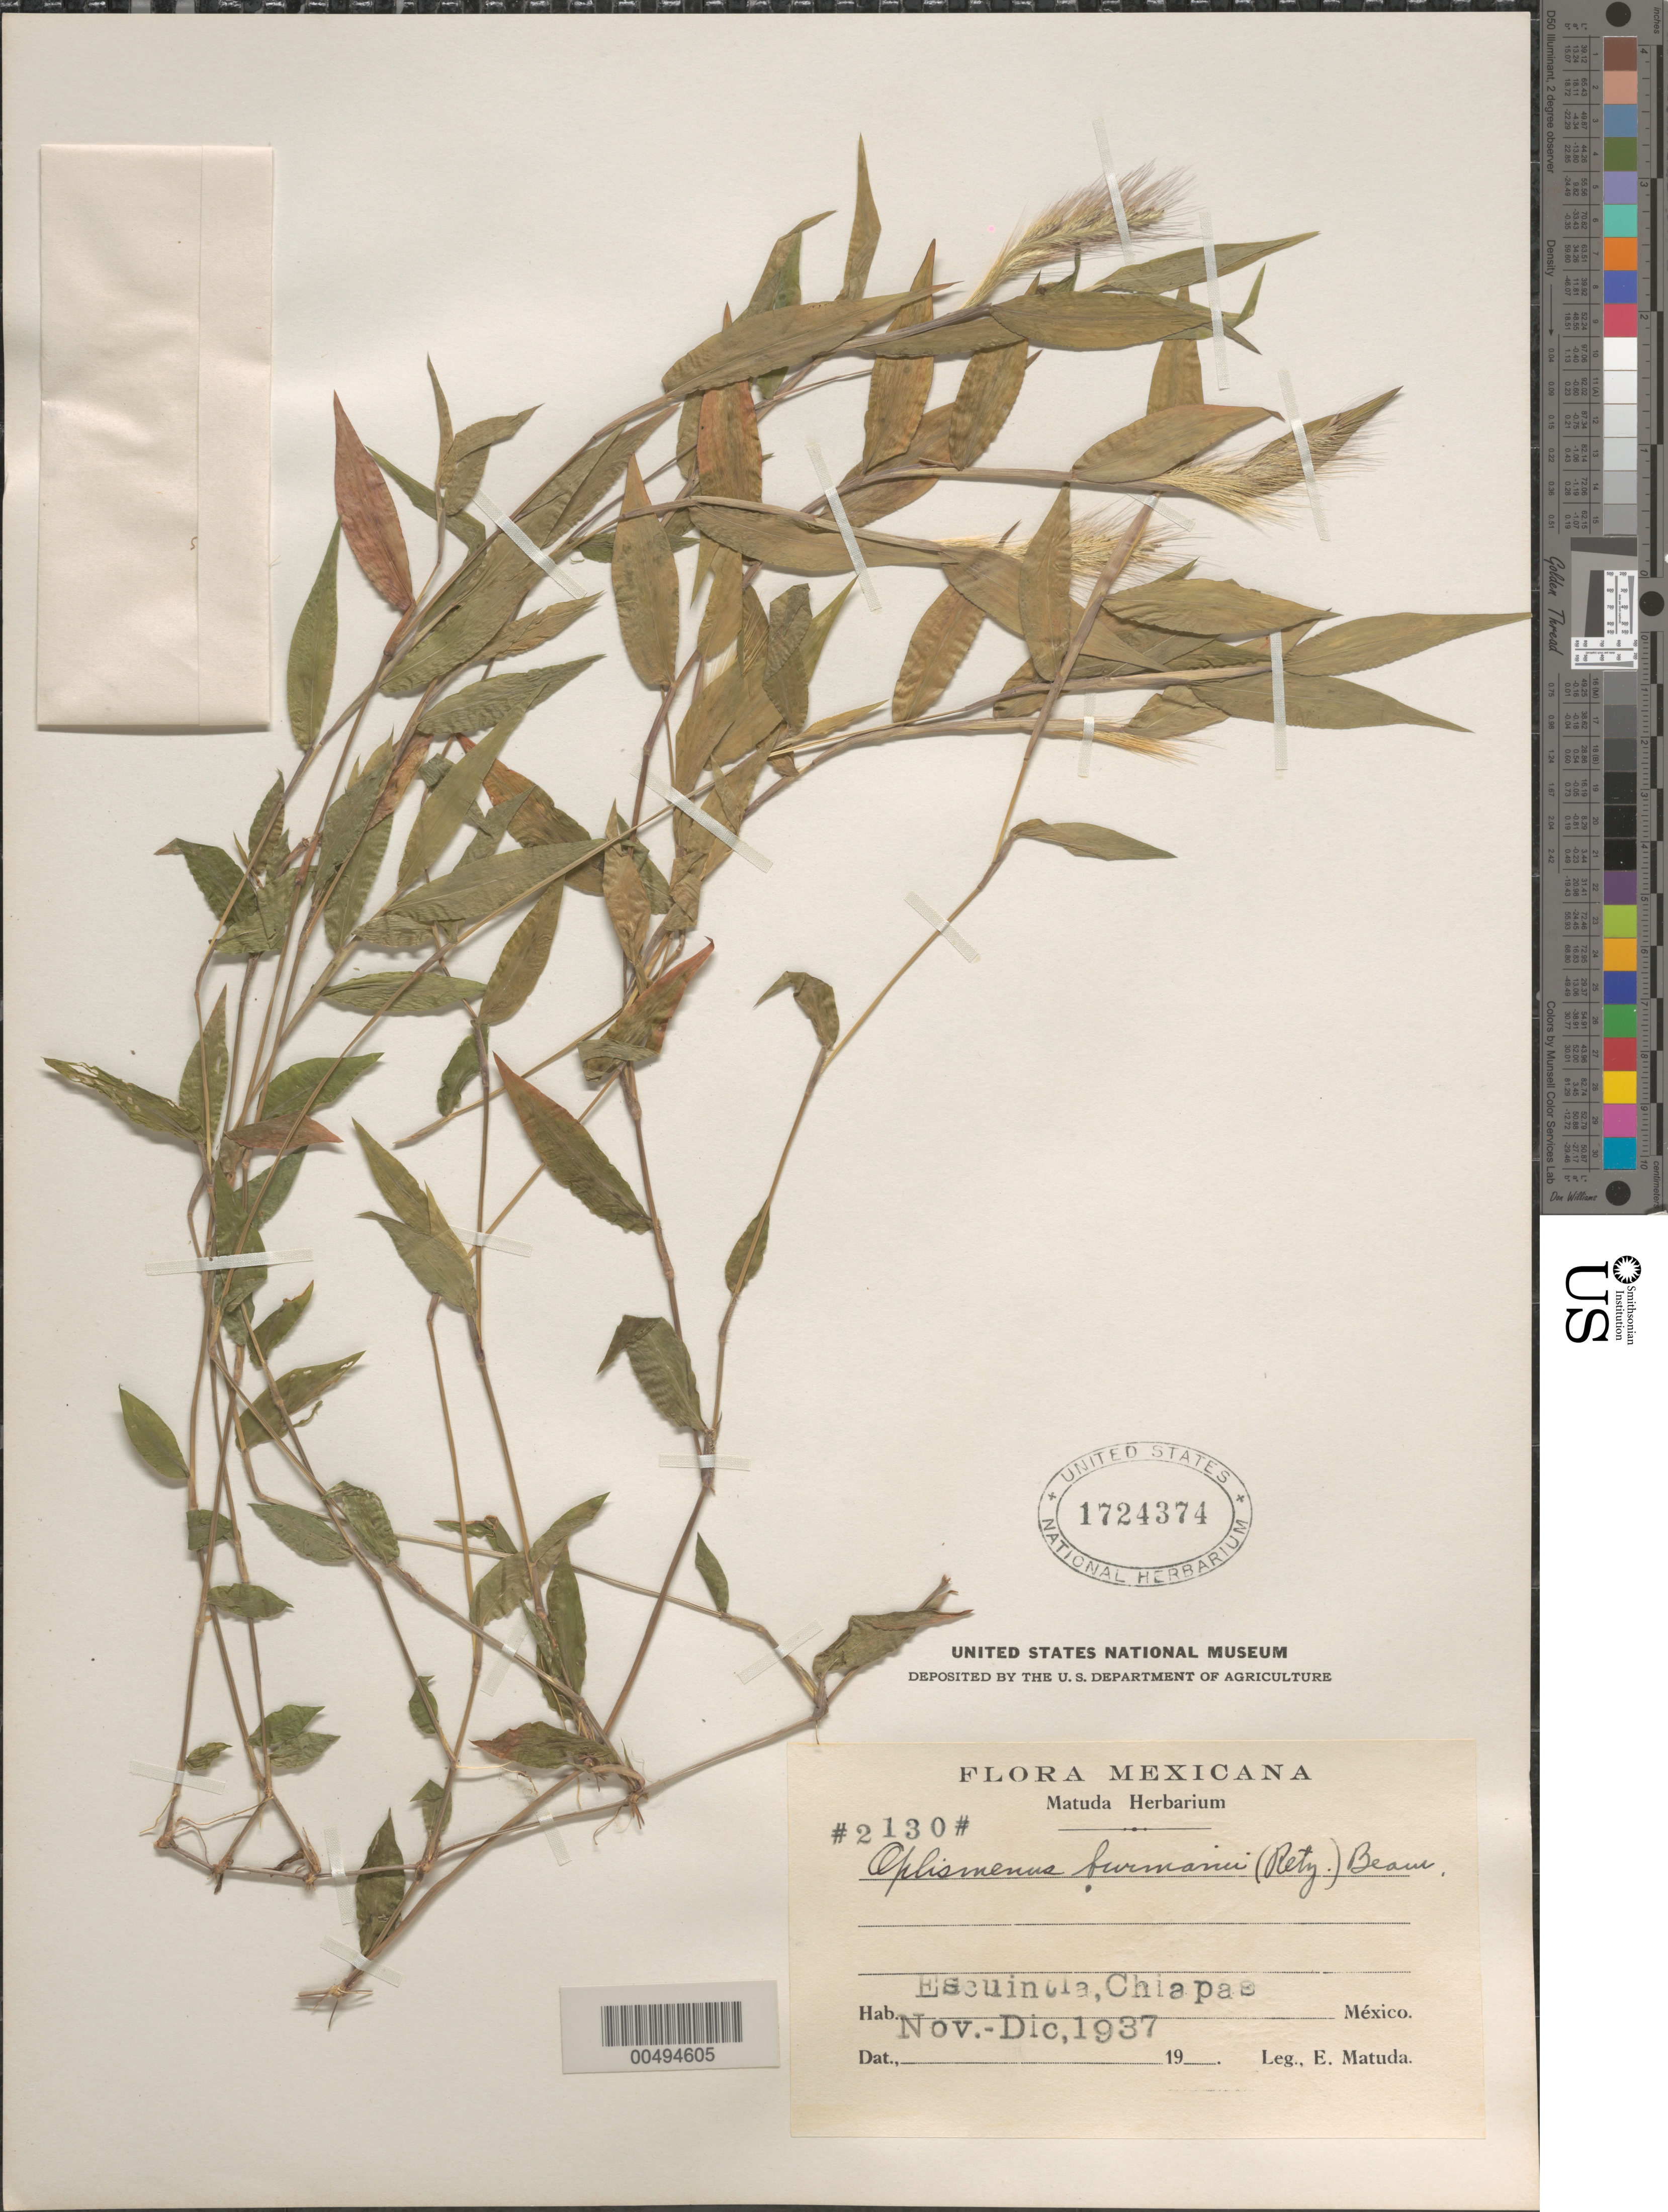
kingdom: Plantae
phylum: Tracheophyta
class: Liliopsida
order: Poales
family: Poaceae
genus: Oplismenus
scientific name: Oplismenus burmannii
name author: (Retz.) P. Beauv.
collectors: E. Matuda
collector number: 2130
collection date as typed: Nov 1937 to Dec 1937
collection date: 1937-11/1937-12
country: Mexico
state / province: Chiapas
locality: Escuintla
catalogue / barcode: US 1724374